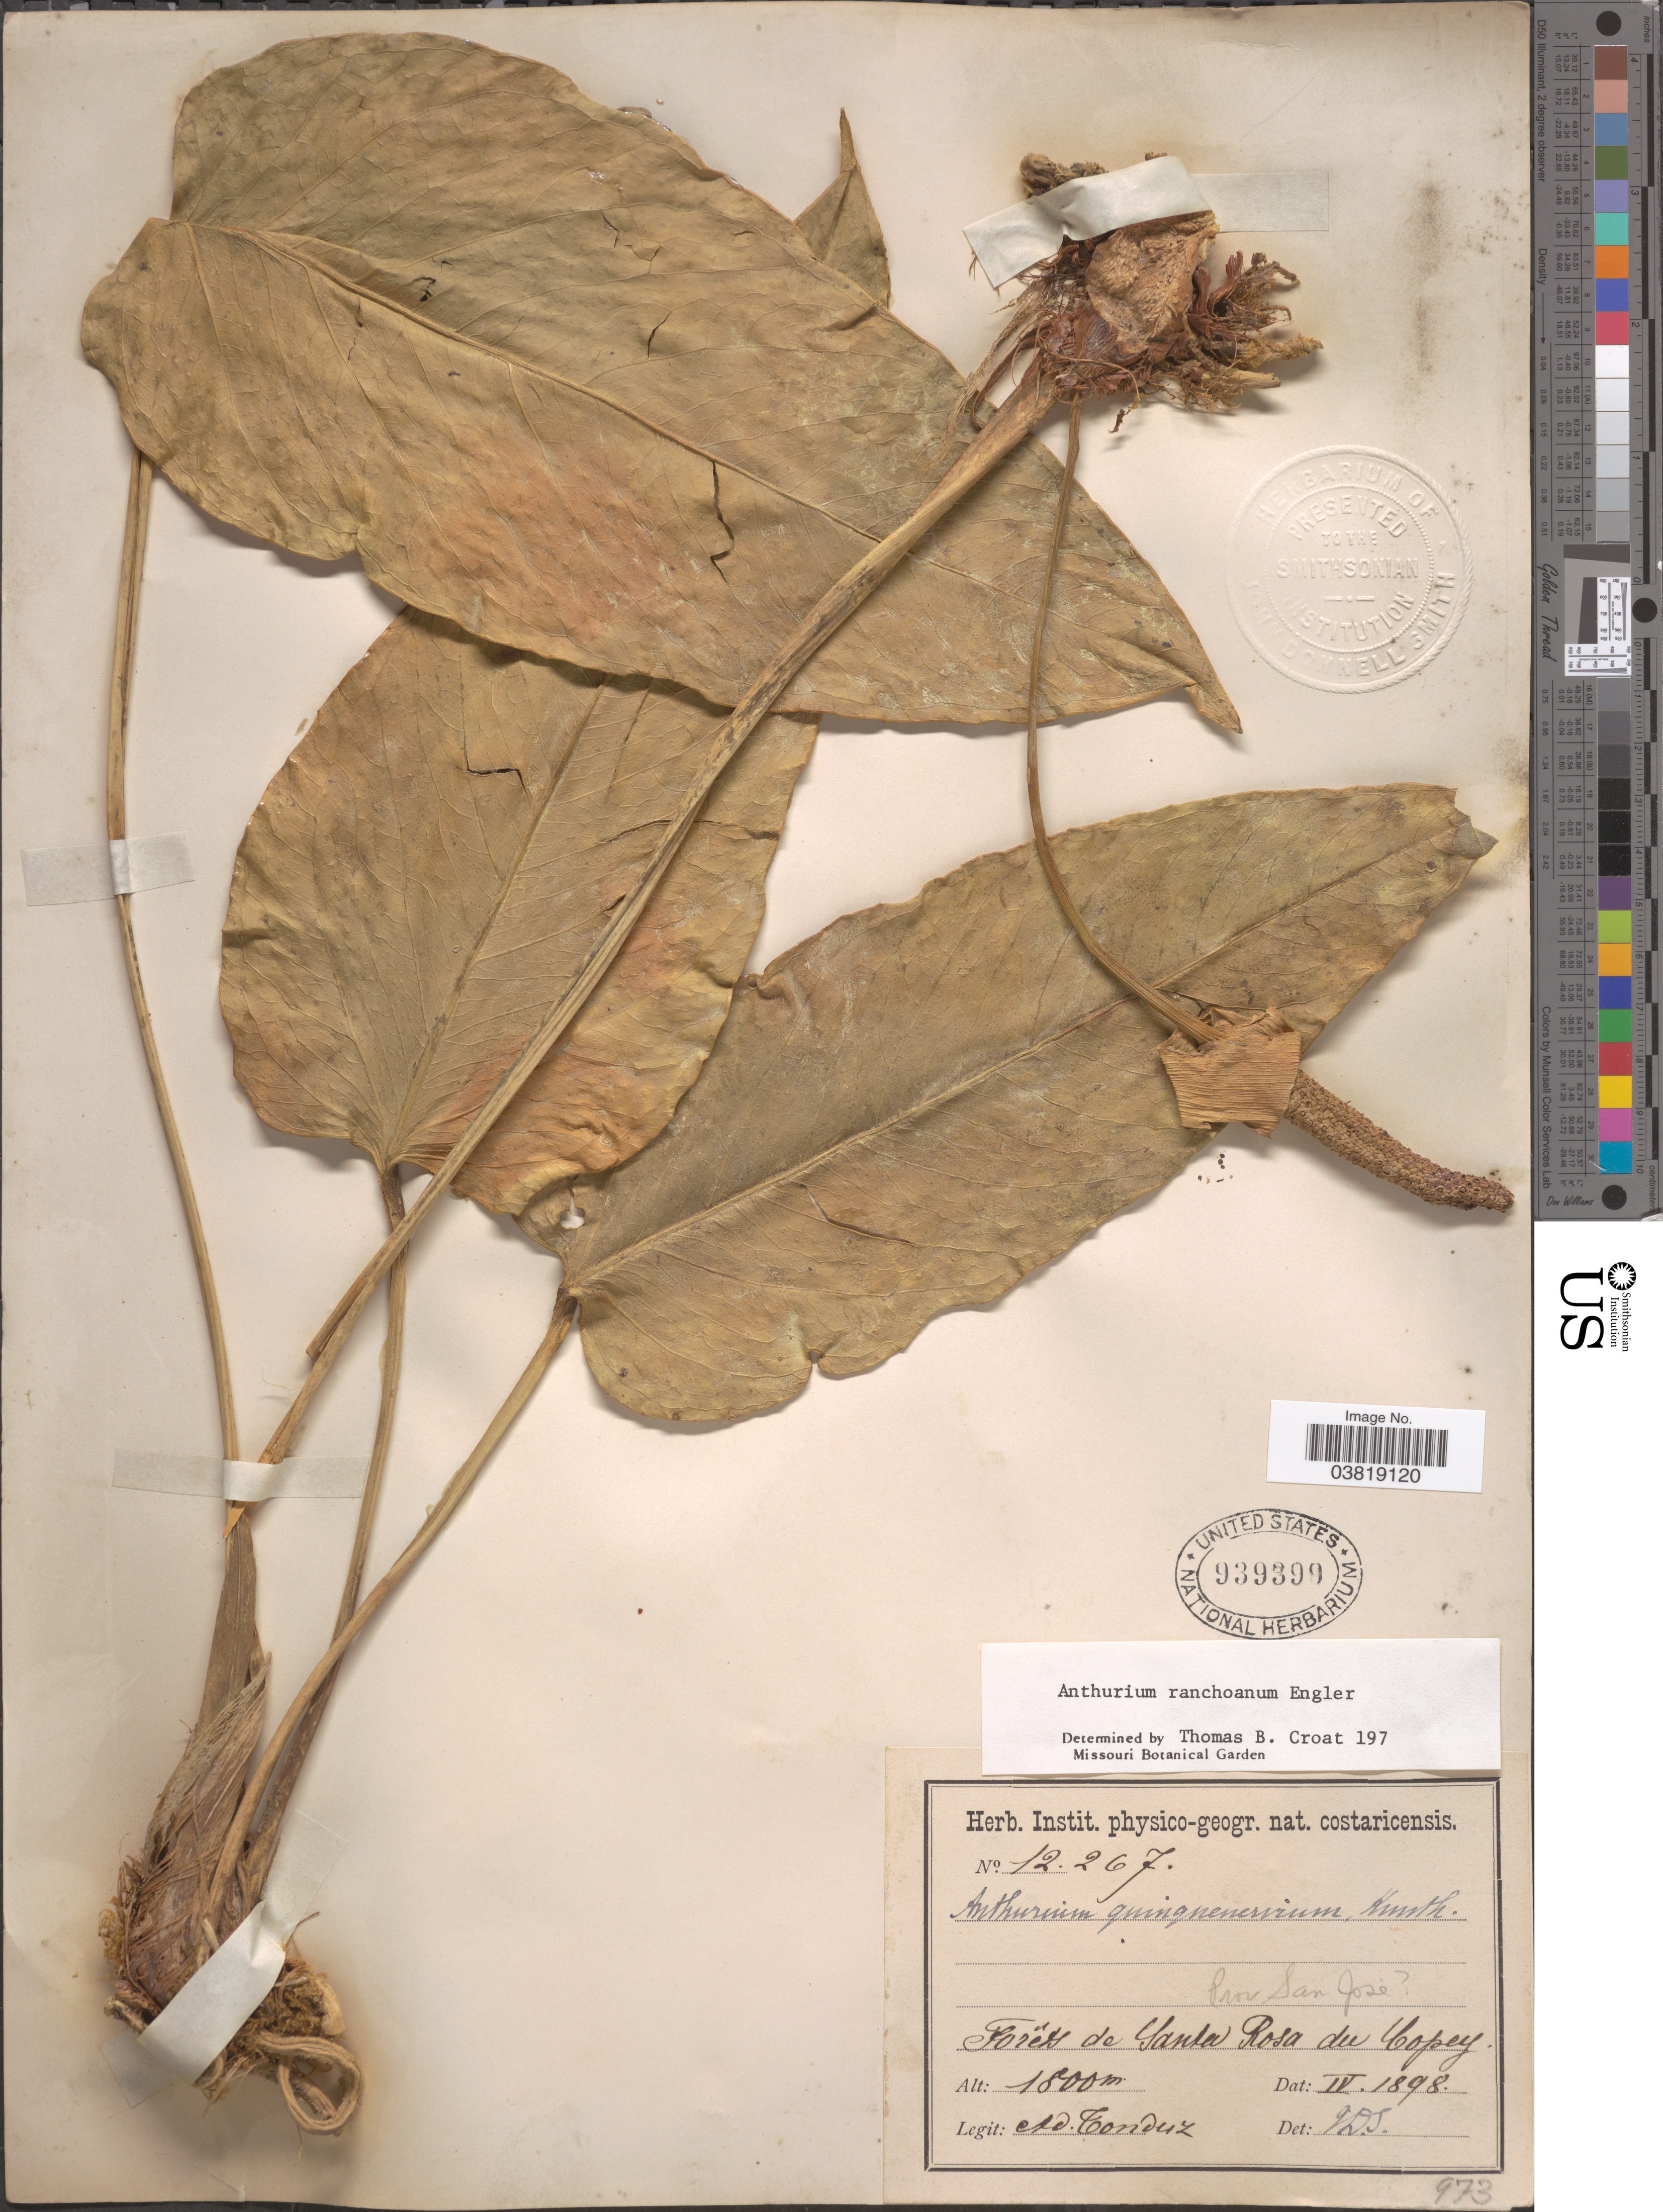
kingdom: Plantae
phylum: Tracheophyta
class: Liliopsida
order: Alismatales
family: Araceae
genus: Anthurium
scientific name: Anthurium ranchoanum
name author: Engl.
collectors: A. Tonduz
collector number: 12267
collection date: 1898-04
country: Costa Rica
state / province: San José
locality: Forêts de Santa Rosa du Copey.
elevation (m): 1800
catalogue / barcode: US 939390